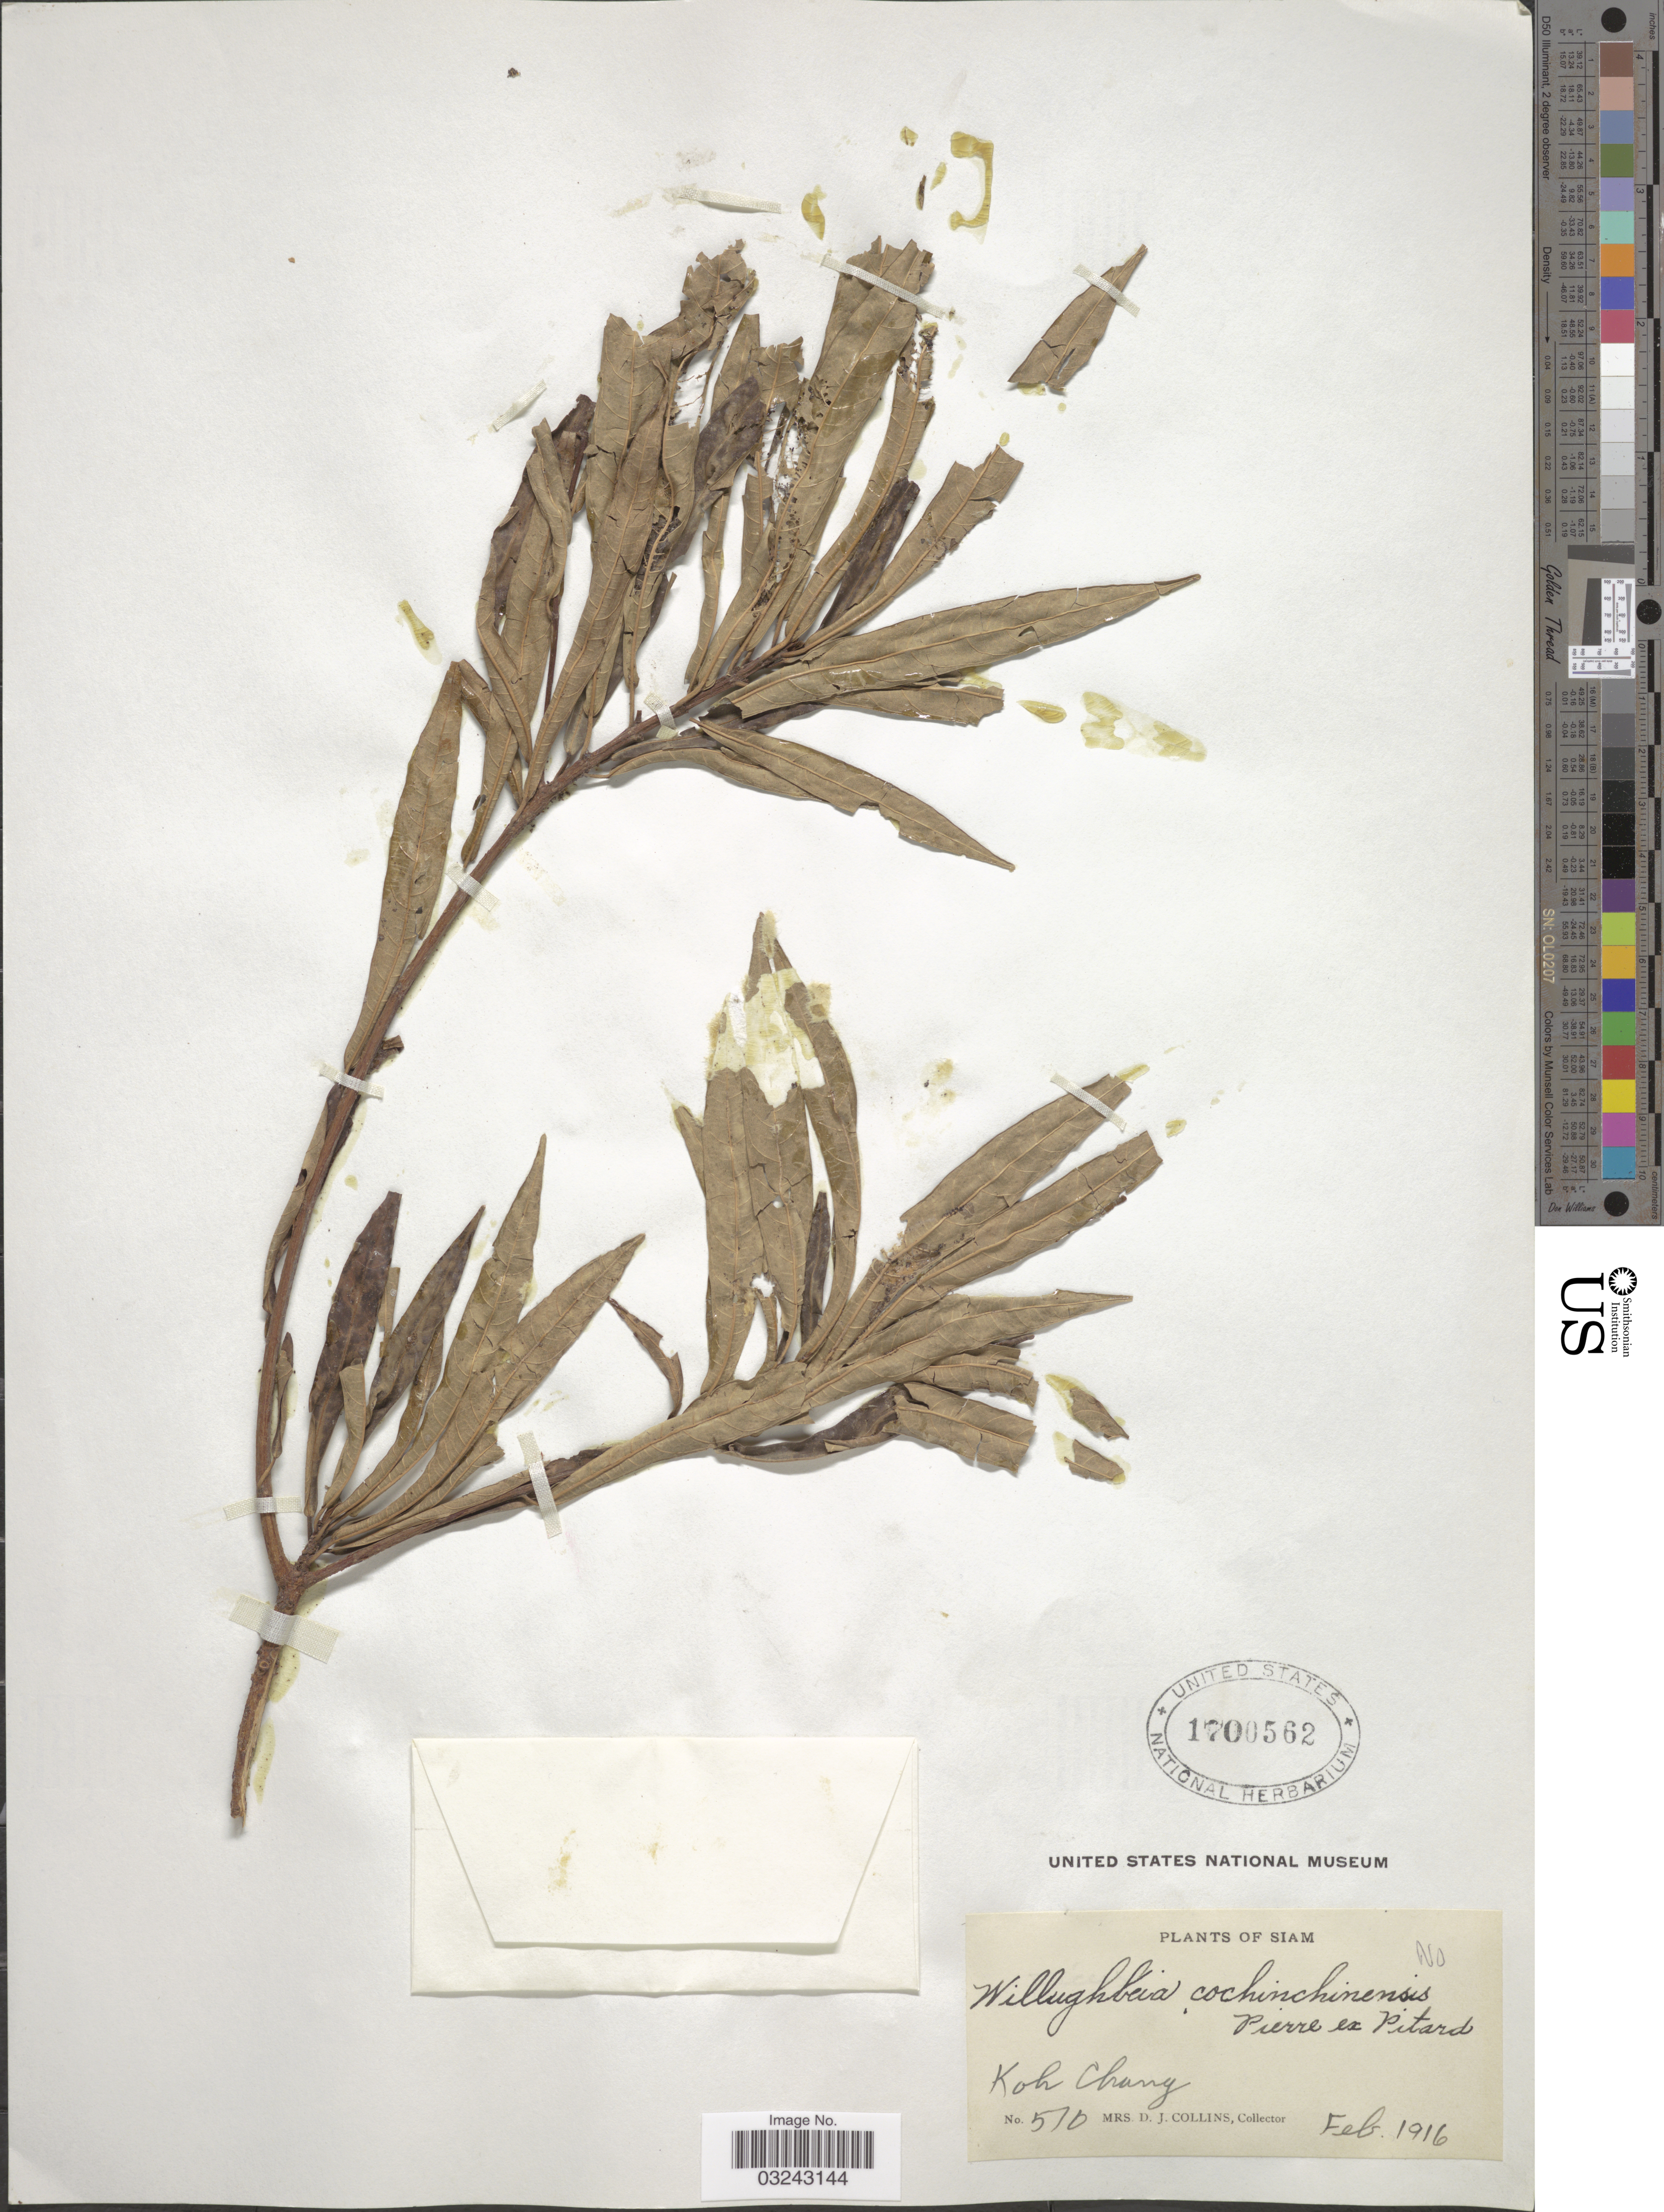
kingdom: Plantae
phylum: Tracheophyta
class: Magnoliopsida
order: Gentianales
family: Apocynaceae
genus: Willughbeia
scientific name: Willughbeia cochinchensis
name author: Pierre ex Pit.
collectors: Mrs. D. J. Collins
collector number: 510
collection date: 1916-02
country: Thailand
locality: Siam, Koh Chang.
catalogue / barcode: US 1700562